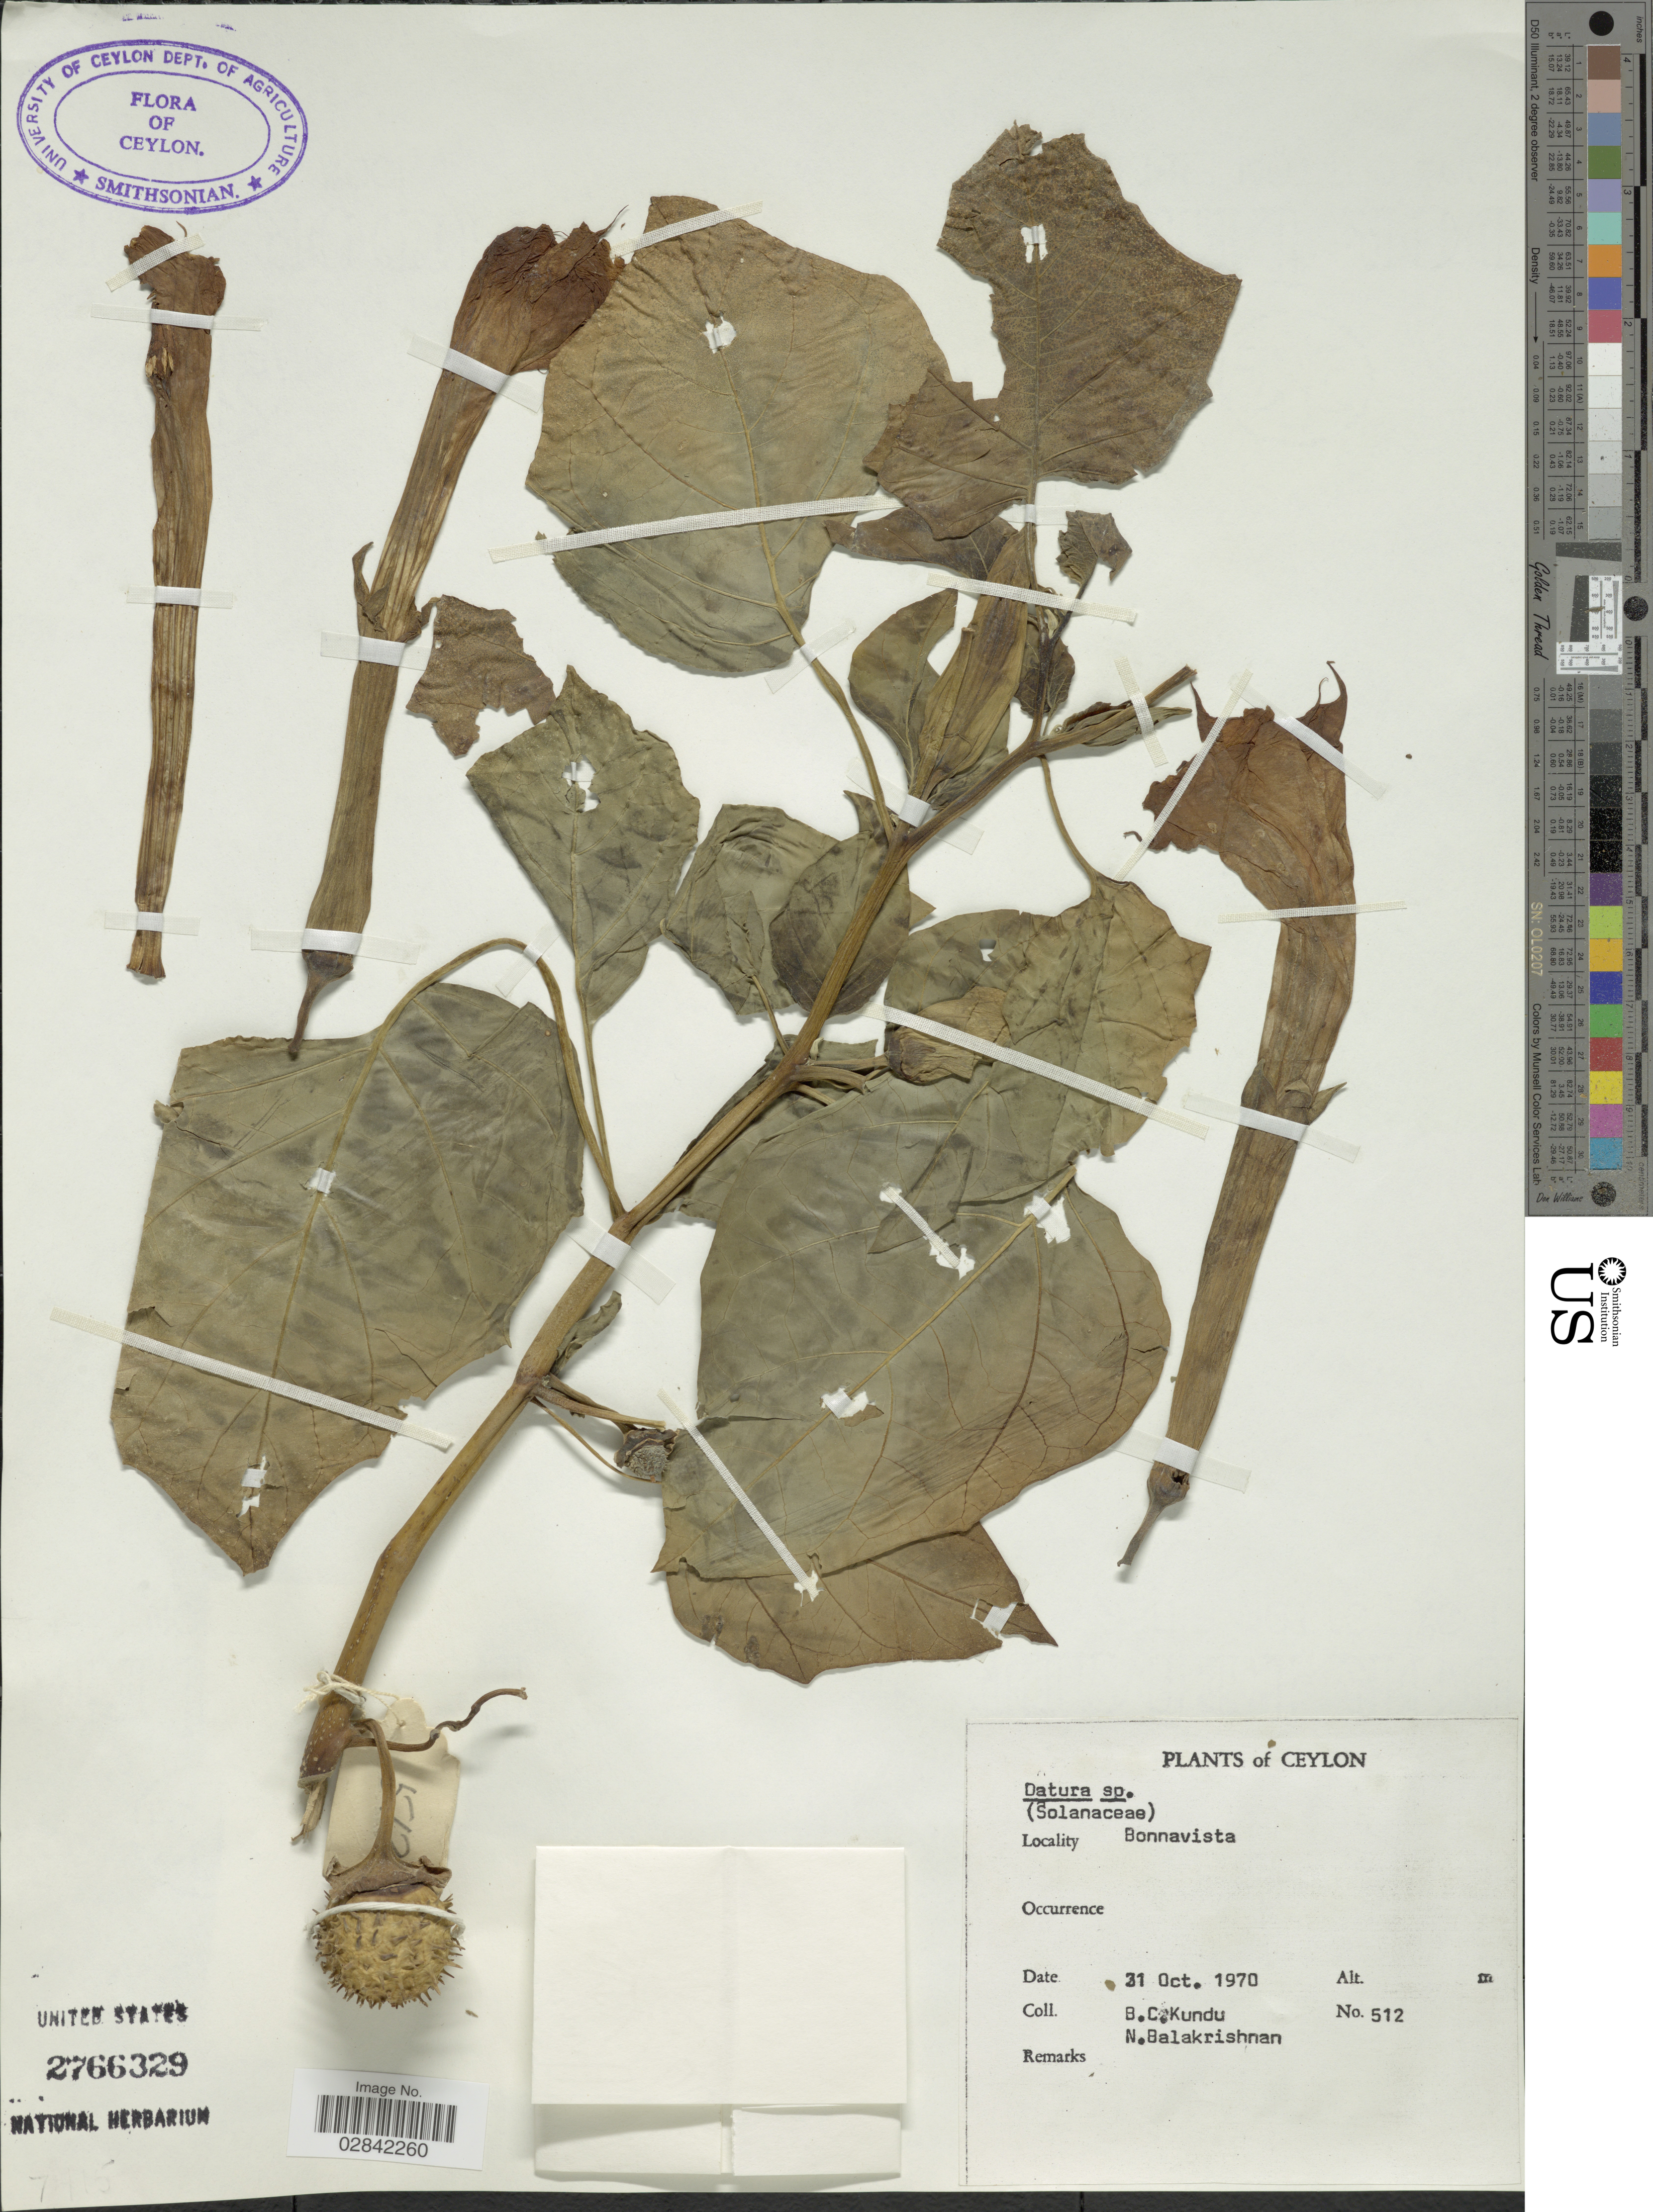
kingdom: Plantae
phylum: Tracheophyta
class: Magnoliopsida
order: Solanales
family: Solanaceae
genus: Datura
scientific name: Datura sp.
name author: L.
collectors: B. C. Kundu & N. Balakrishnan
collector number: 512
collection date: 1970-10-31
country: Sri Lanka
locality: Ceylon, Bonnavista.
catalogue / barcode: US 2766329